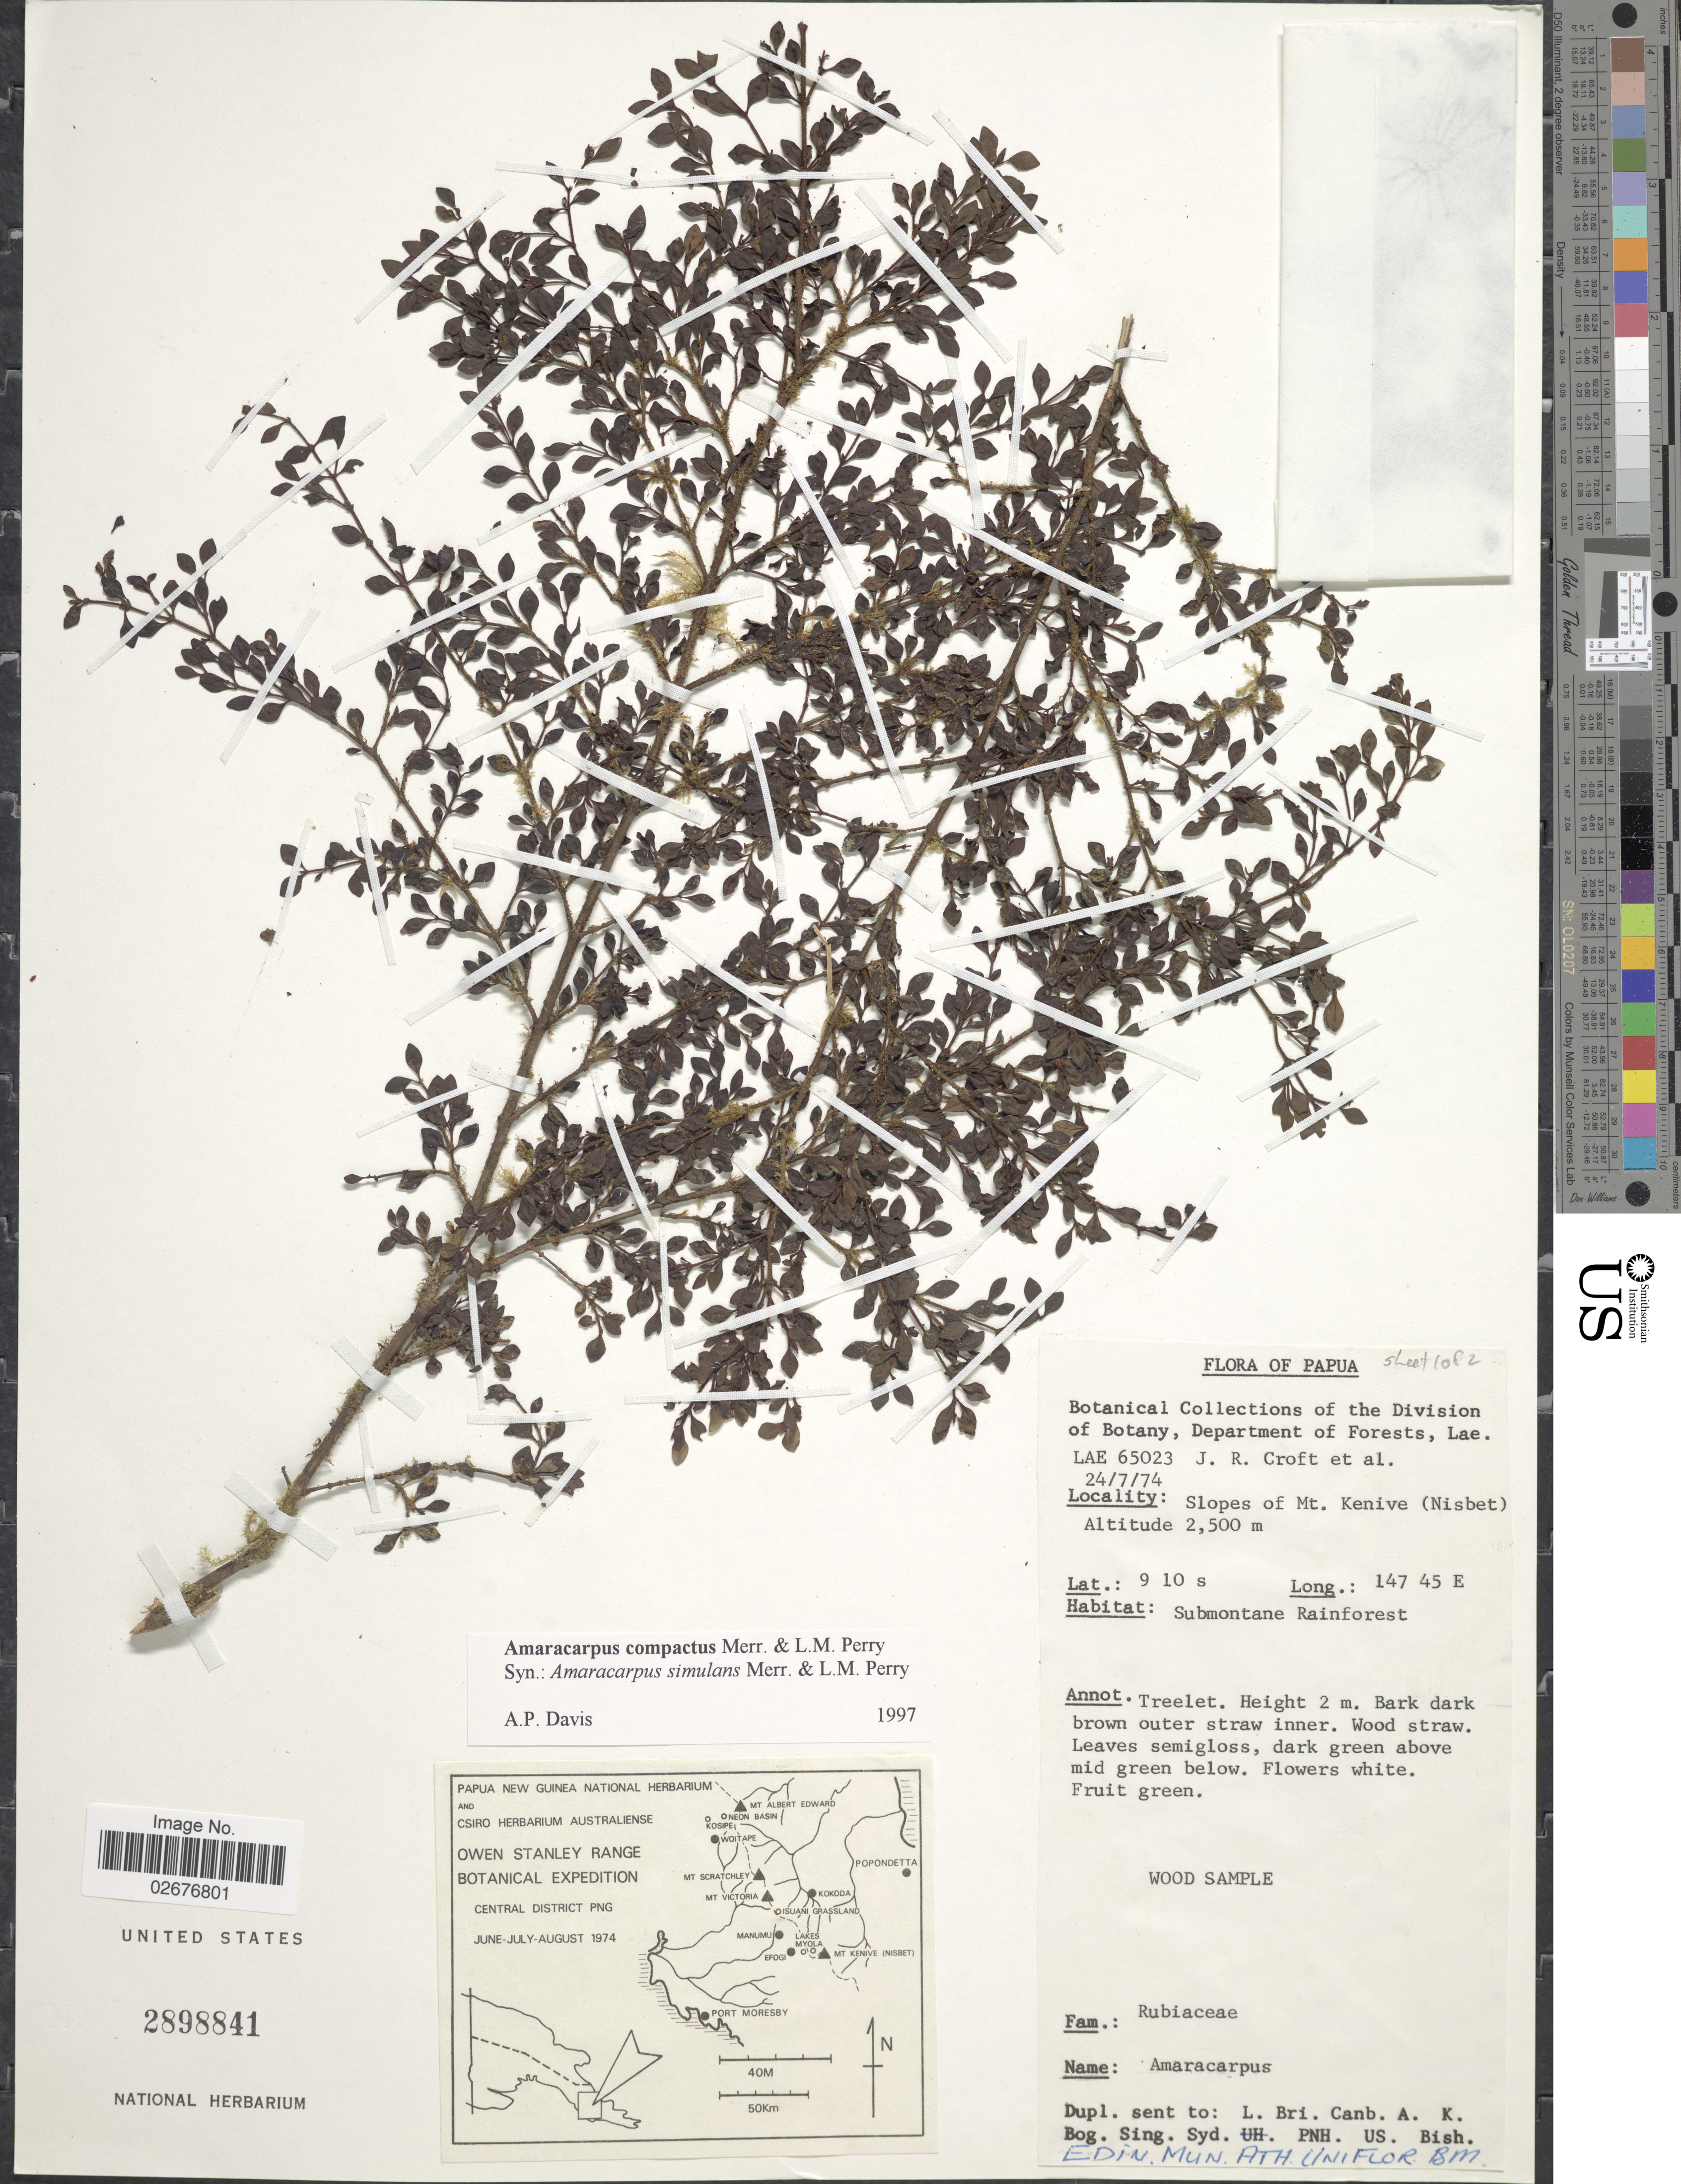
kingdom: Plantae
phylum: Tracheophyta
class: Magnoliopsida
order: Gentianales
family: Rubiaceae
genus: Amaracarpus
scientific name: Amaracarpus compactus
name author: Merr. & L.M. Perry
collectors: J. R. Croft & et al.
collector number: LAE65023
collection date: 1974-07-24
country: Papua New Guinea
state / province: Central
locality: Papua, slopes of MT. Kenive (Nisbet), Owen Stanley Range, Central District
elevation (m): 2500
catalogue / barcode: US 2898841